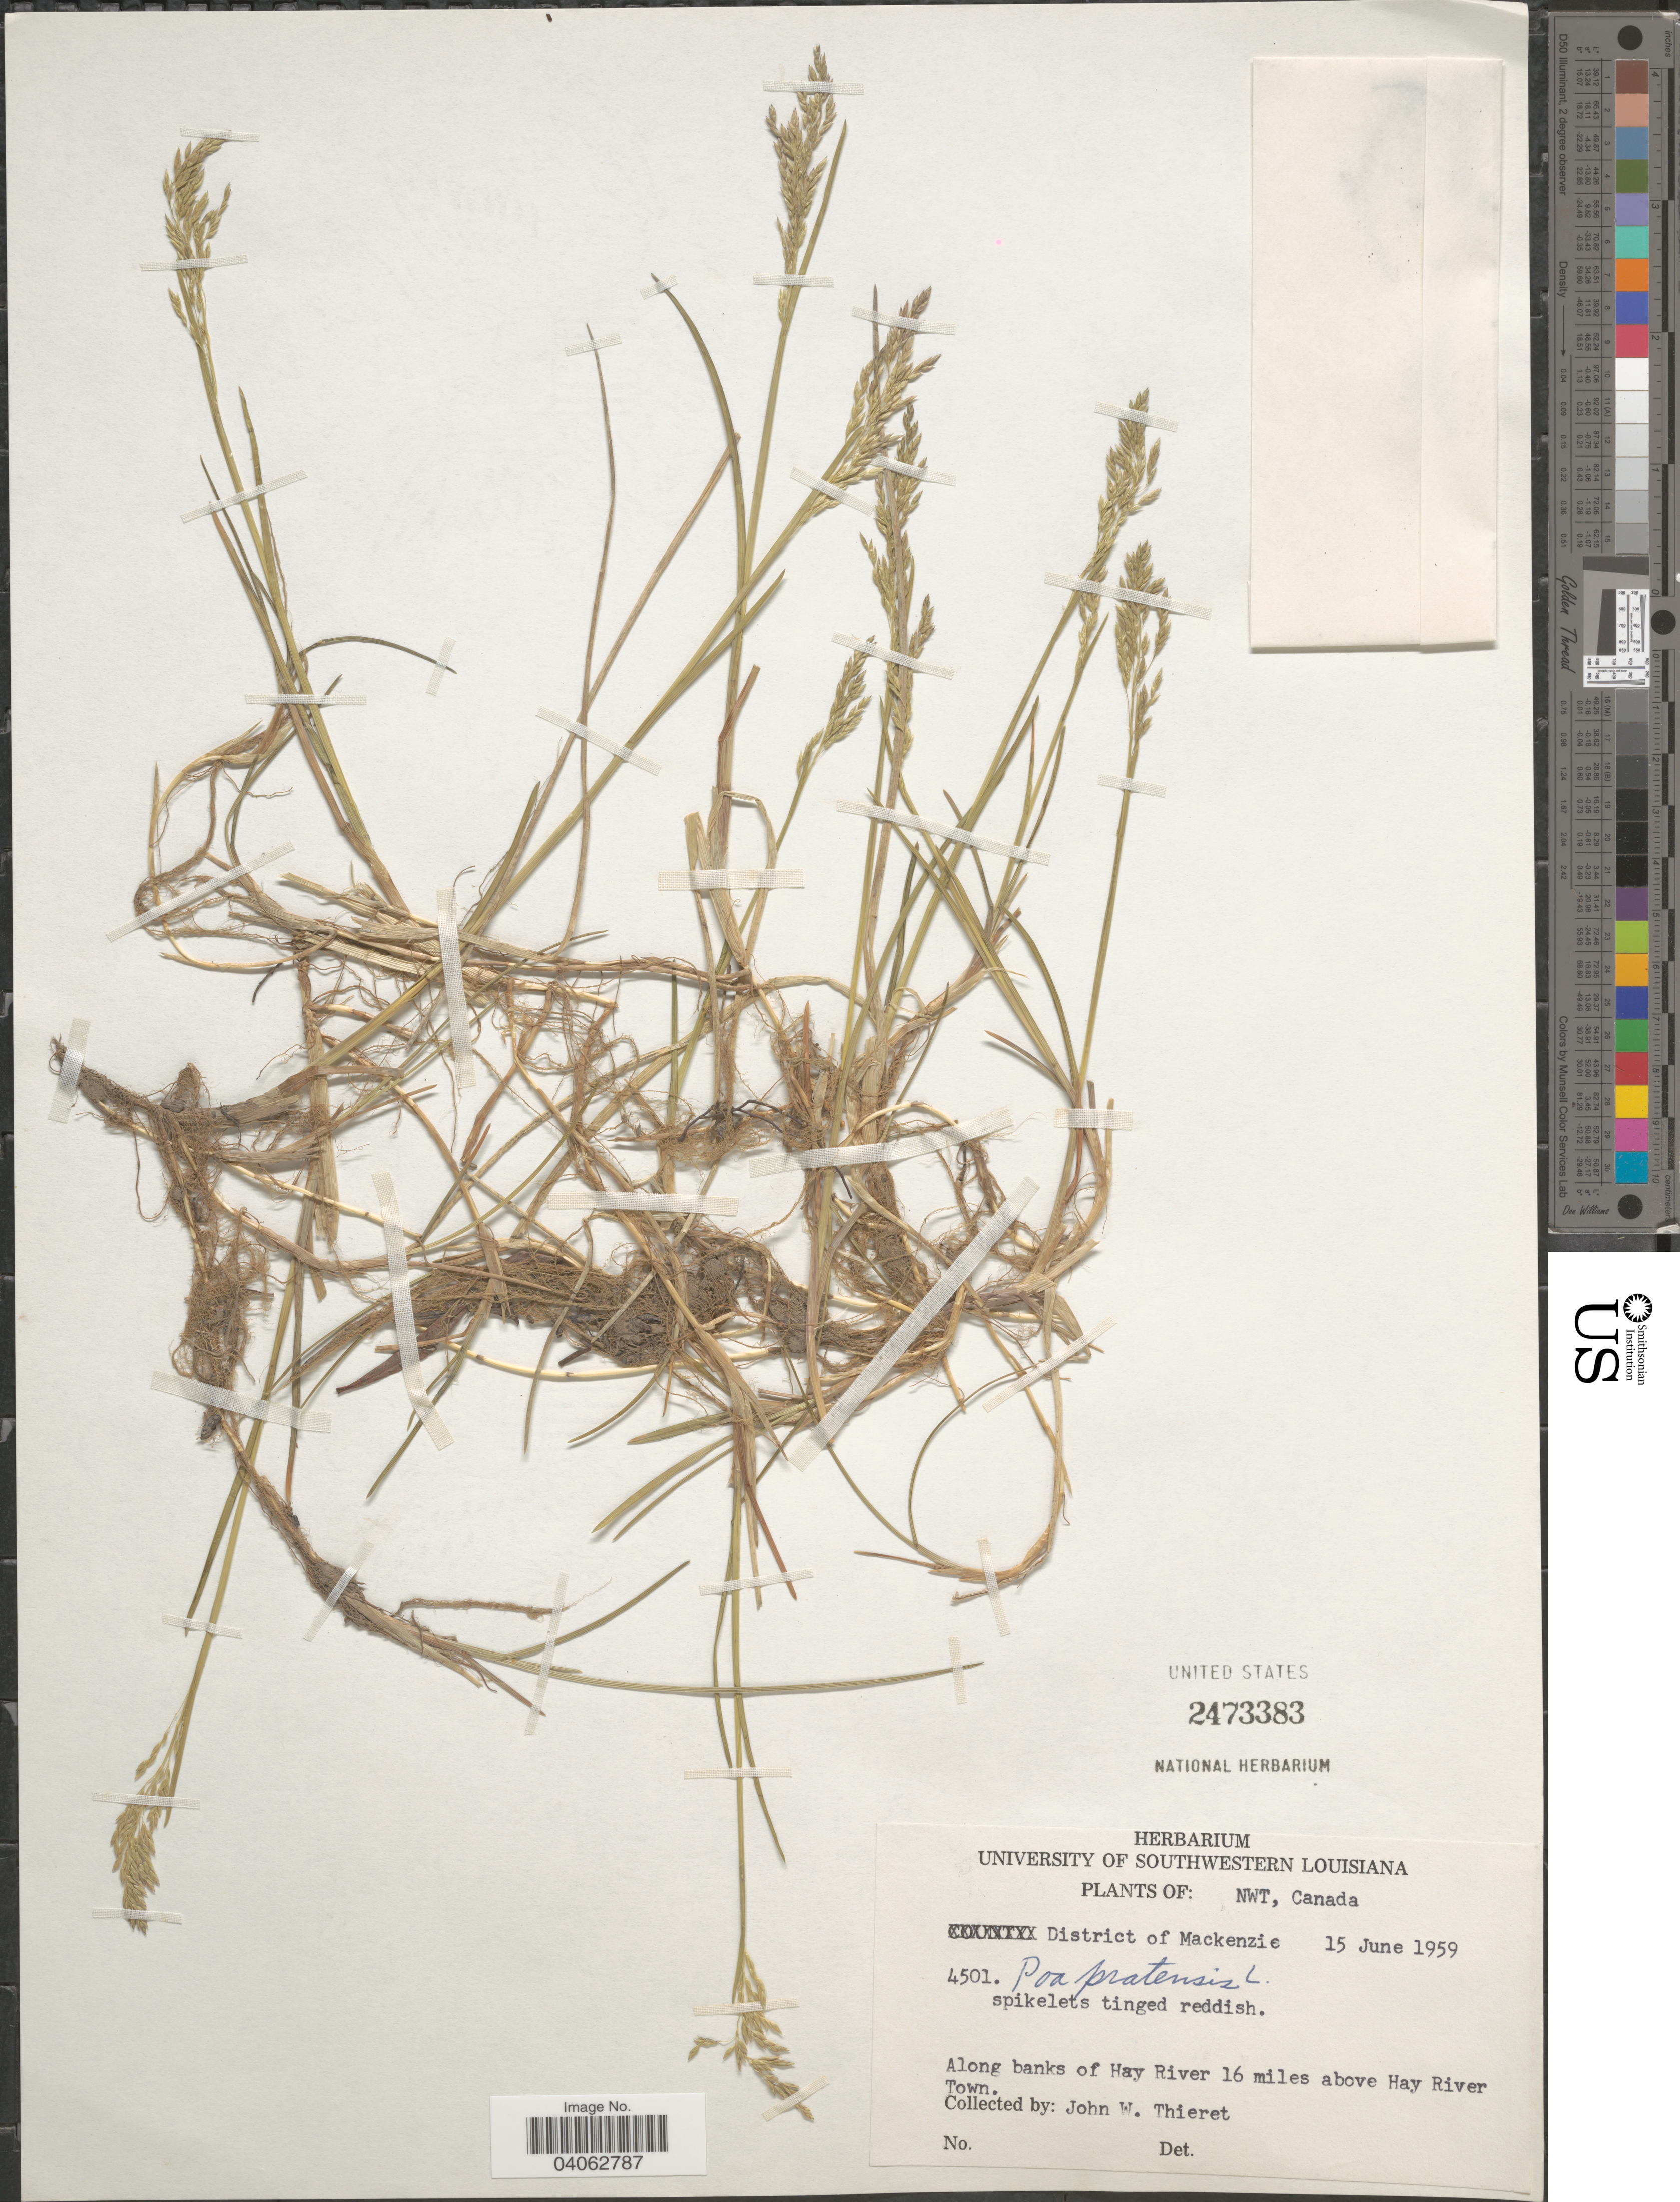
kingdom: Plantae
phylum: Tracheophyta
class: Liliopsida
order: Poales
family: Poaceae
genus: Poa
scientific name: Poa pratensis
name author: L.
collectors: J. W. Thieret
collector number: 4501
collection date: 1959-06-15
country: Canada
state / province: Northwest Territories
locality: District of Mackenzie. Along banks of Hay River 16 miles above Hay River Town.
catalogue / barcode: US 2473383